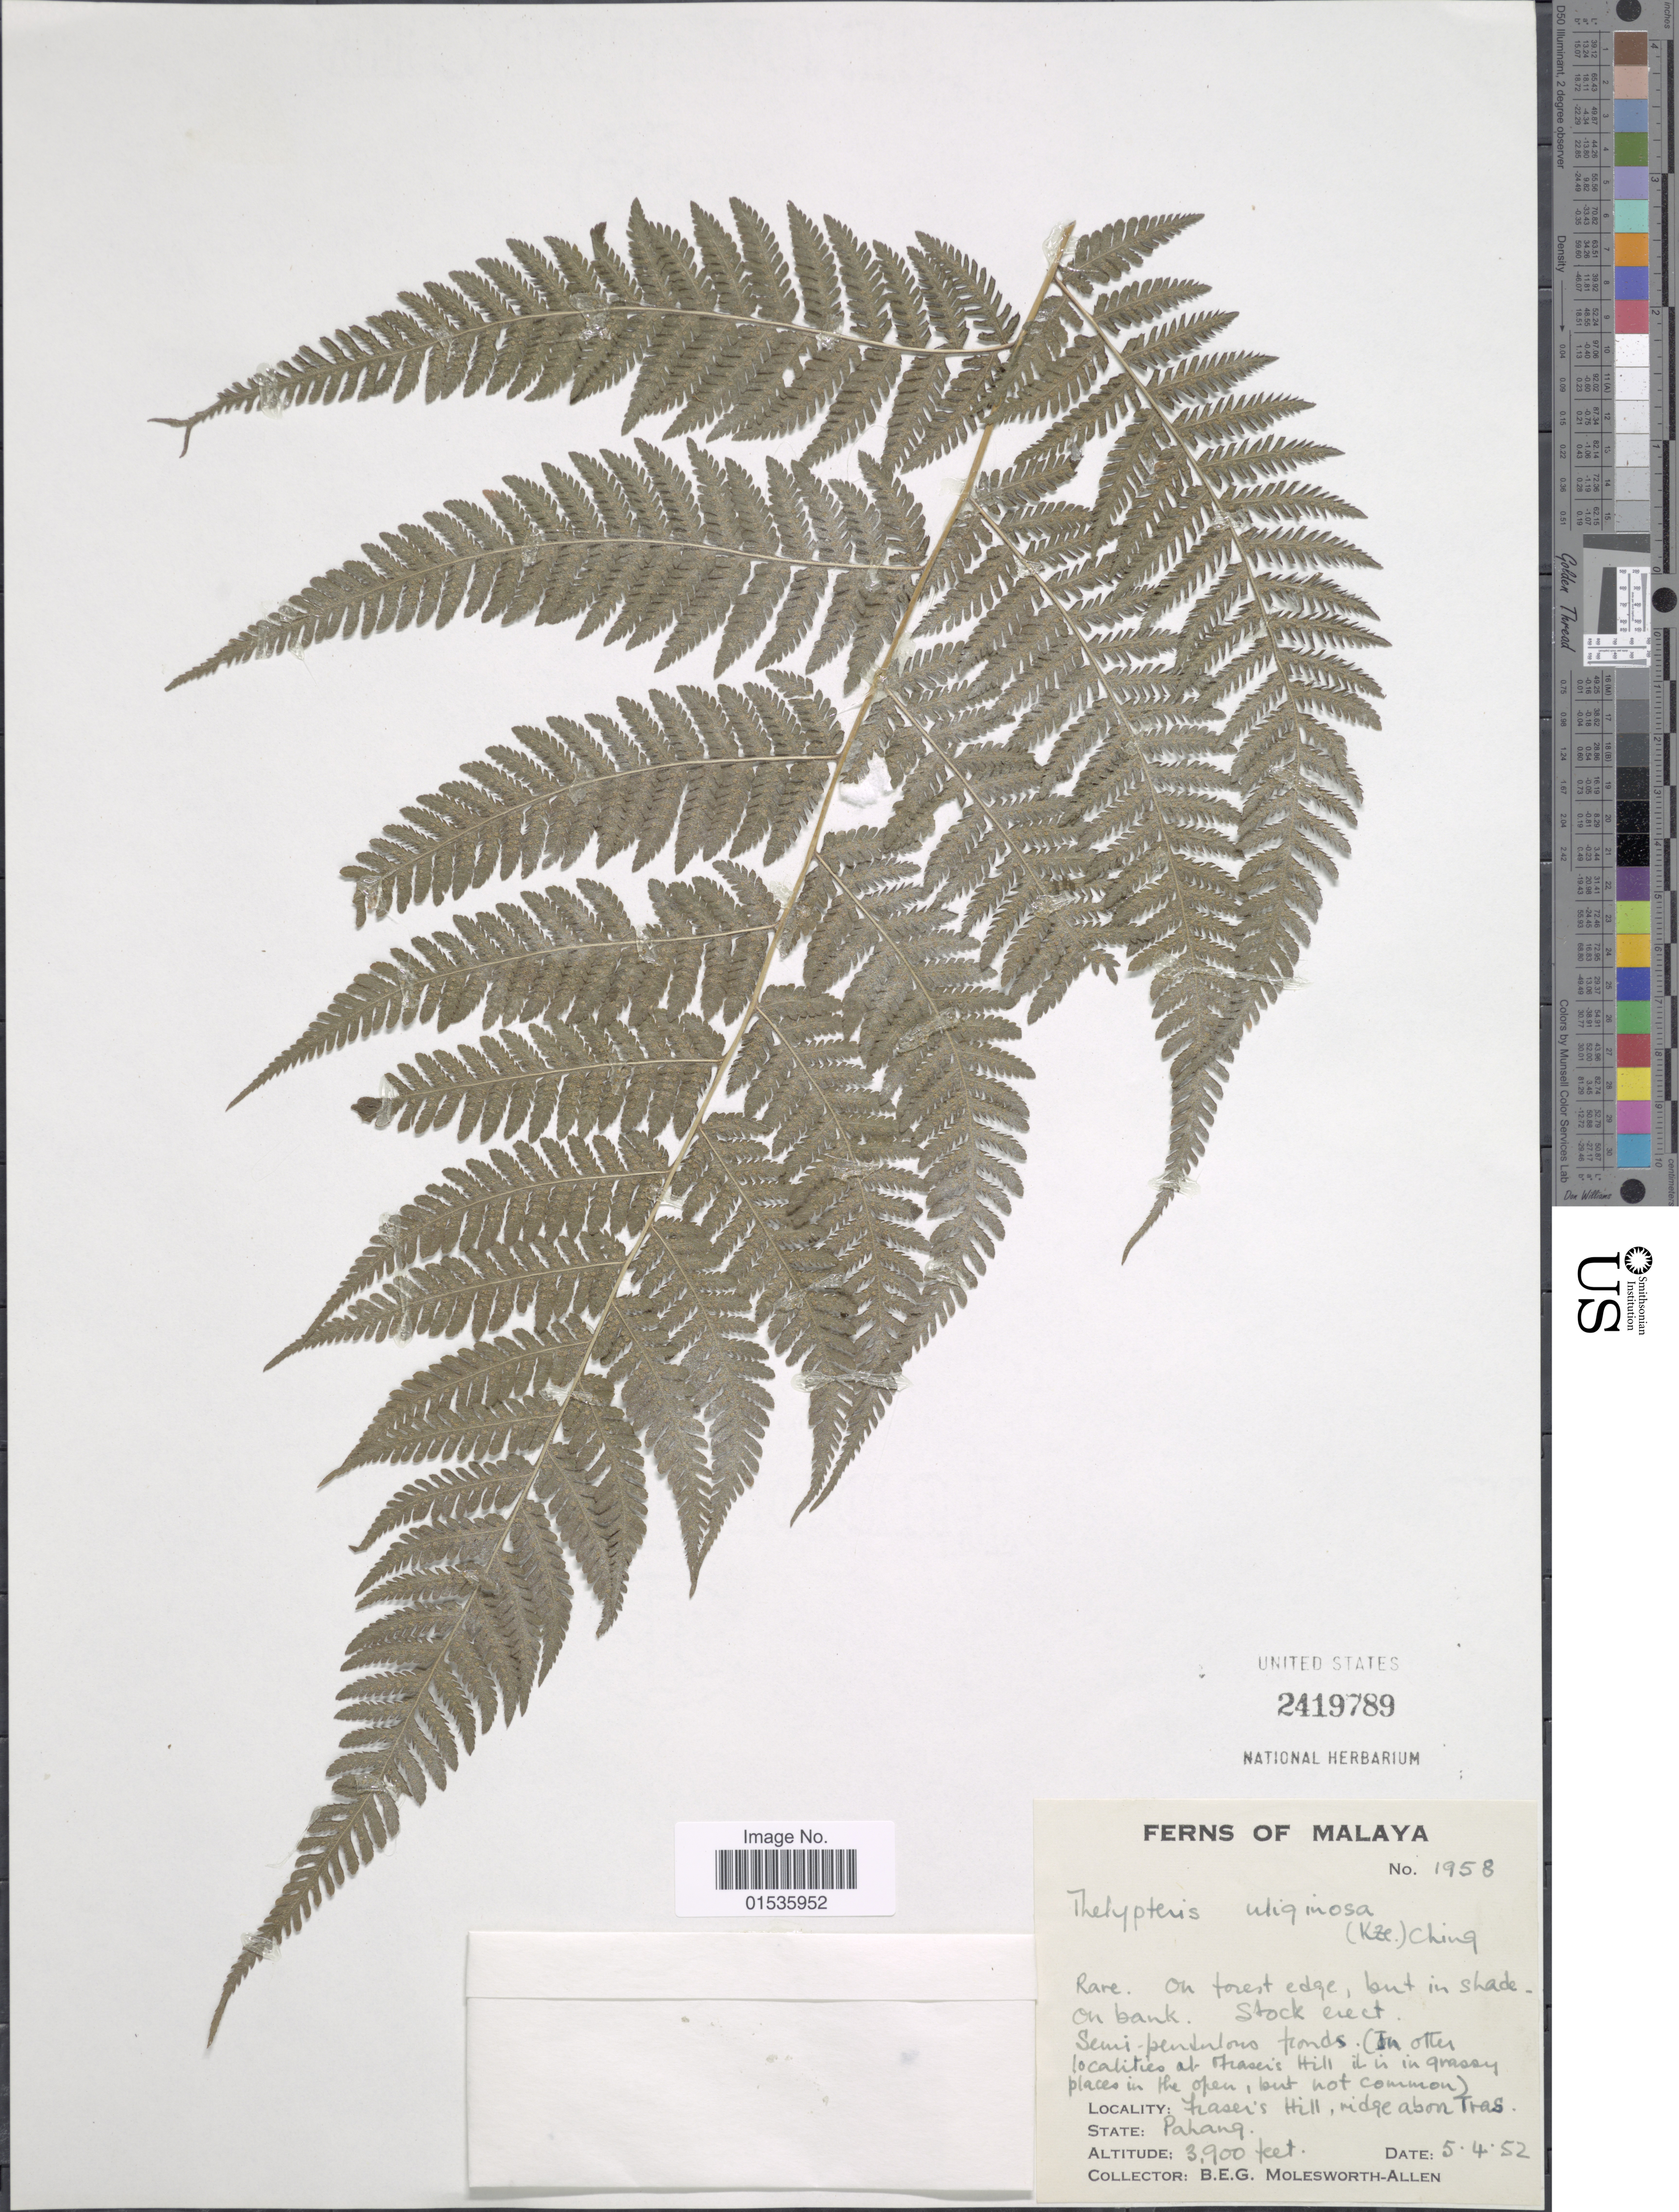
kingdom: Plantae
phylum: Tracheophyta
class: Polypodiopsida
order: Polypodiales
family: Thelypteridaceae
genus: Macrothelypteris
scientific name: Macrothelypteris torresiana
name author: (Gaudich.) Ching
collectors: B. E. G. Molesworth-Allen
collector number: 1958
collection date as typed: Transcribed d/m/y: 5/4/52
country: Malaysia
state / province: Pahang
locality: Malaya, Fraser's Hill, ridge above Tras, State Pahang.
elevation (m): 1189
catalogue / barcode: US 2419789